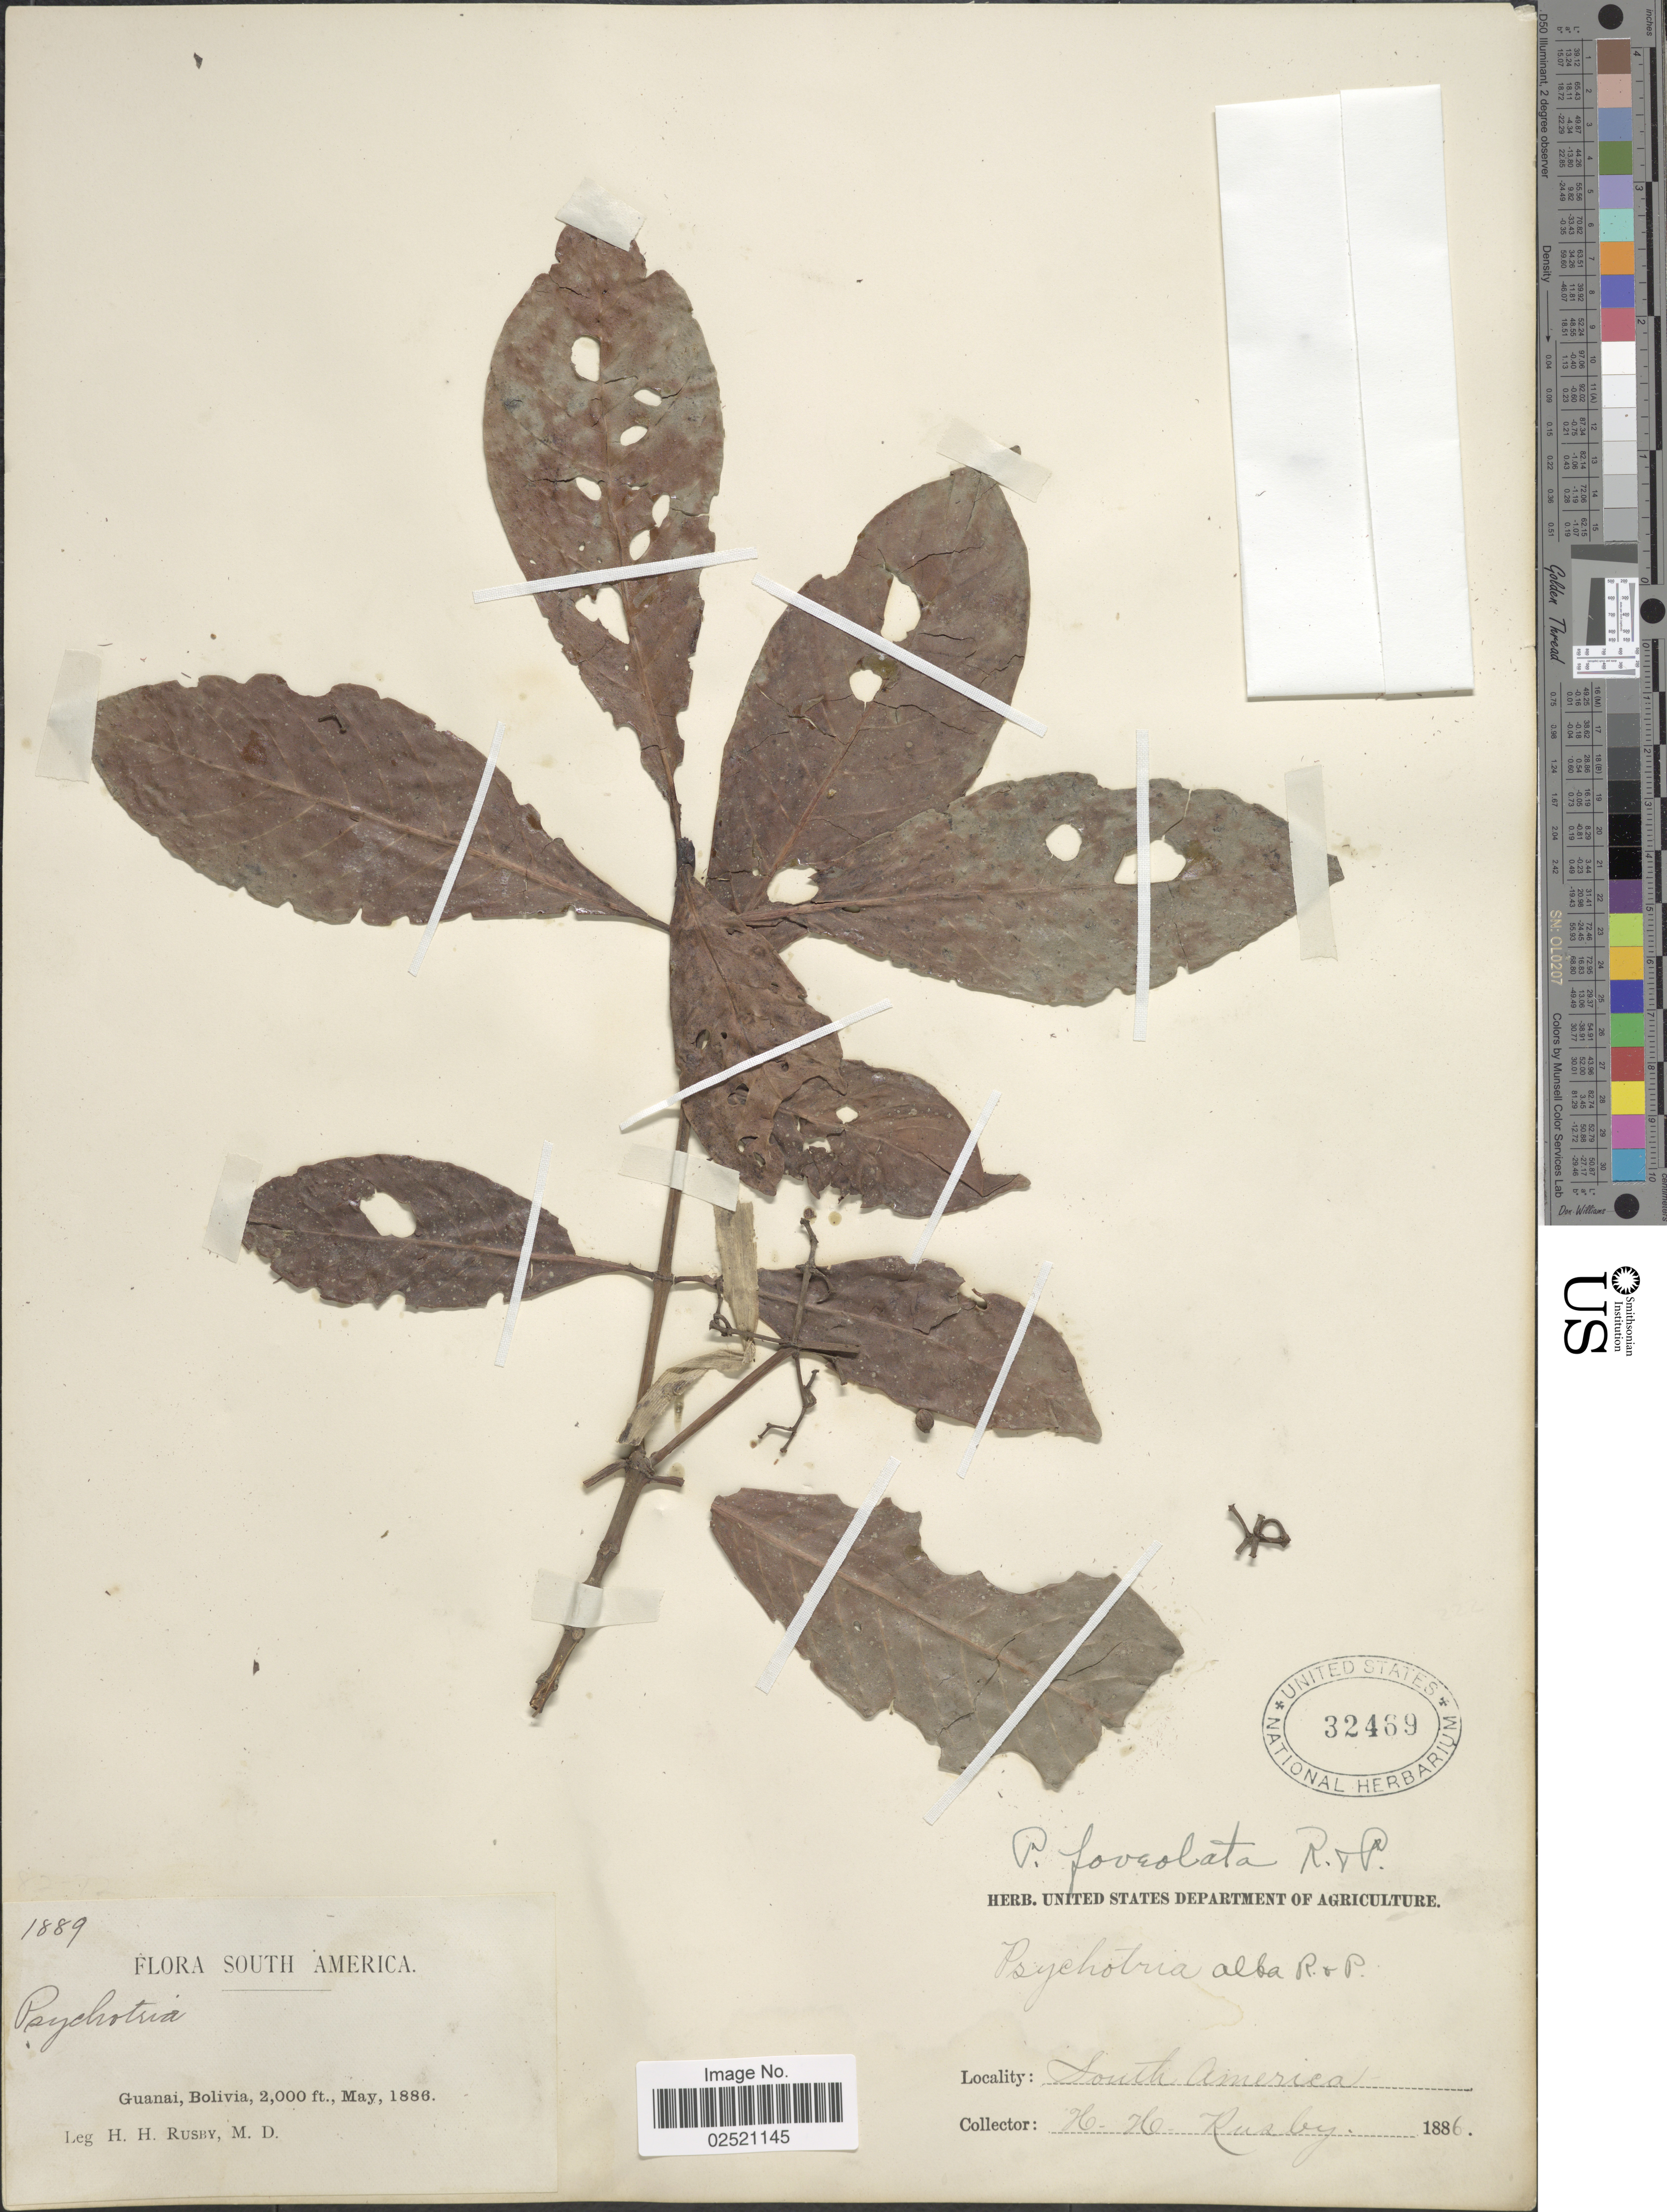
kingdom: Plantae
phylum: Tracheophyta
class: Magnoliopsida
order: Gentianales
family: Rubiaceae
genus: Psychotria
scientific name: Psychotria carthagenensis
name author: Jacq.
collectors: H. H. Rusby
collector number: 1889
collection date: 1886-05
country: Bolivia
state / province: La Páz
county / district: Larecaja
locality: Guanay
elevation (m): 610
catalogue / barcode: US 32469